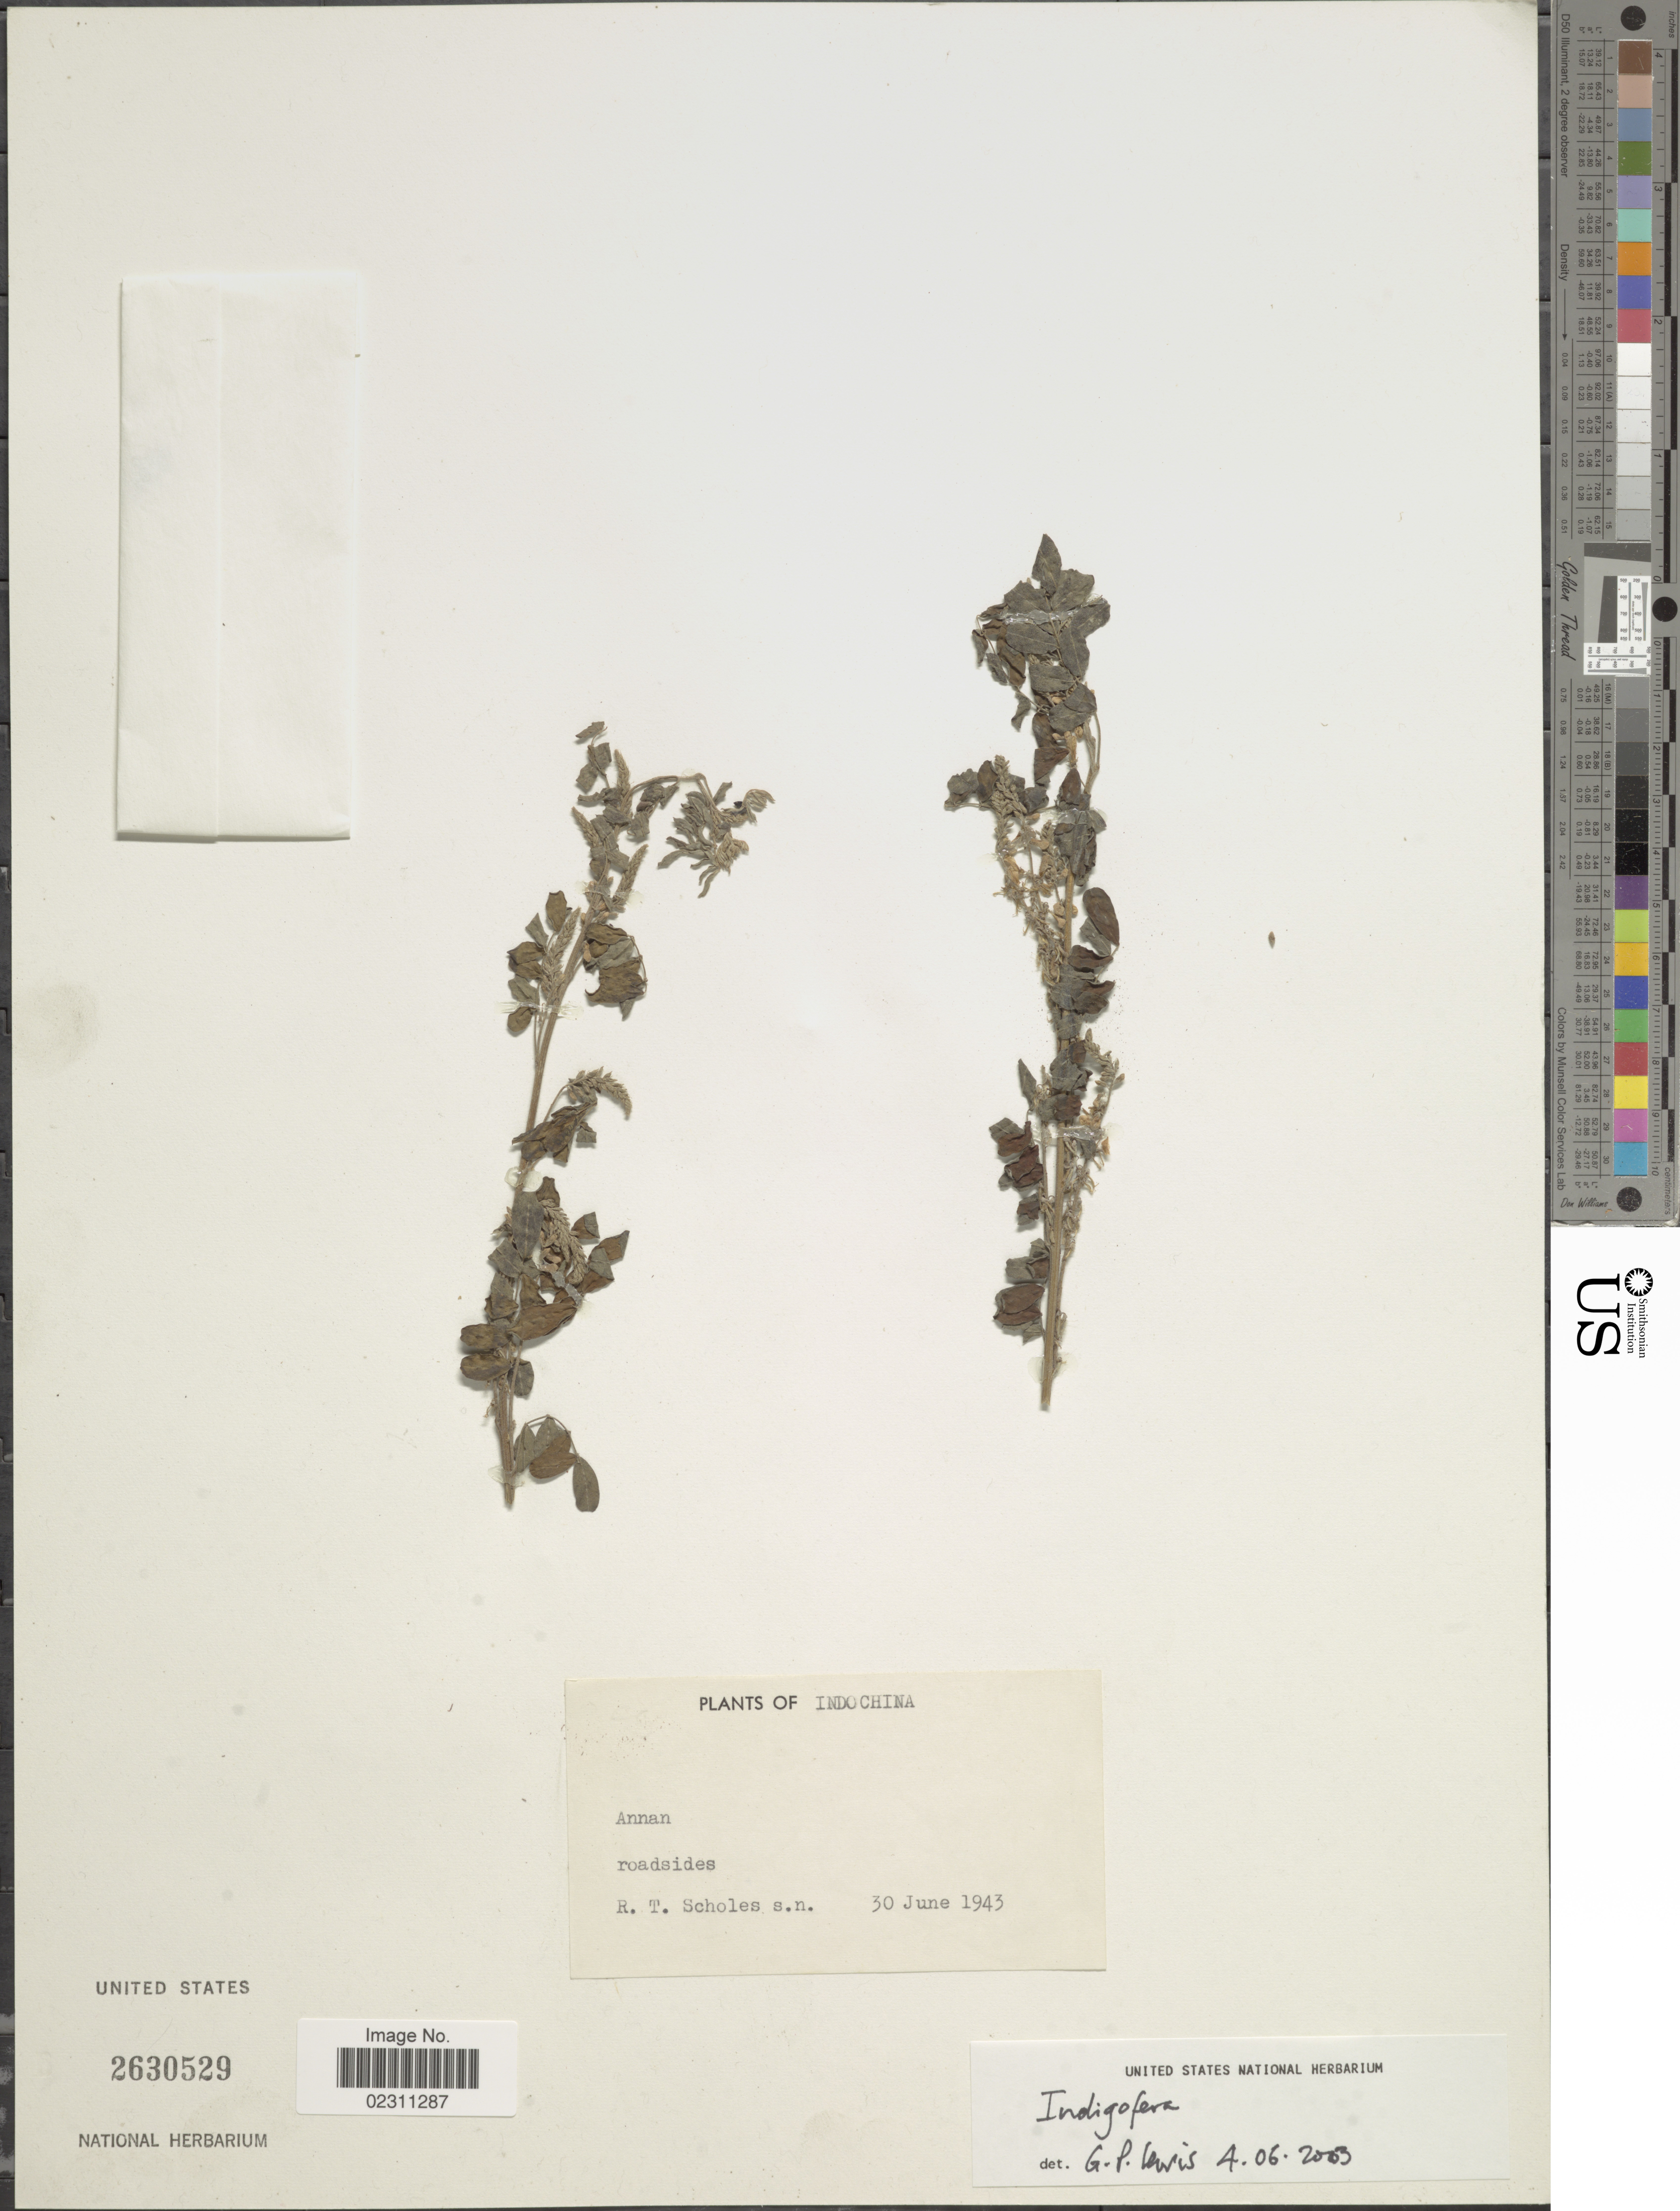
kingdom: Plantae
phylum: Tracheophyta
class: Magnoliopsida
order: Fabales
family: Fabaceae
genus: Indigofera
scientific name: Indigofera sp.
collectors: R. Scholes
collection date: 1943-06-30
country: Vietnam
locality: Indochina. Annan roadsides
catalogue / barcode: US 2630529